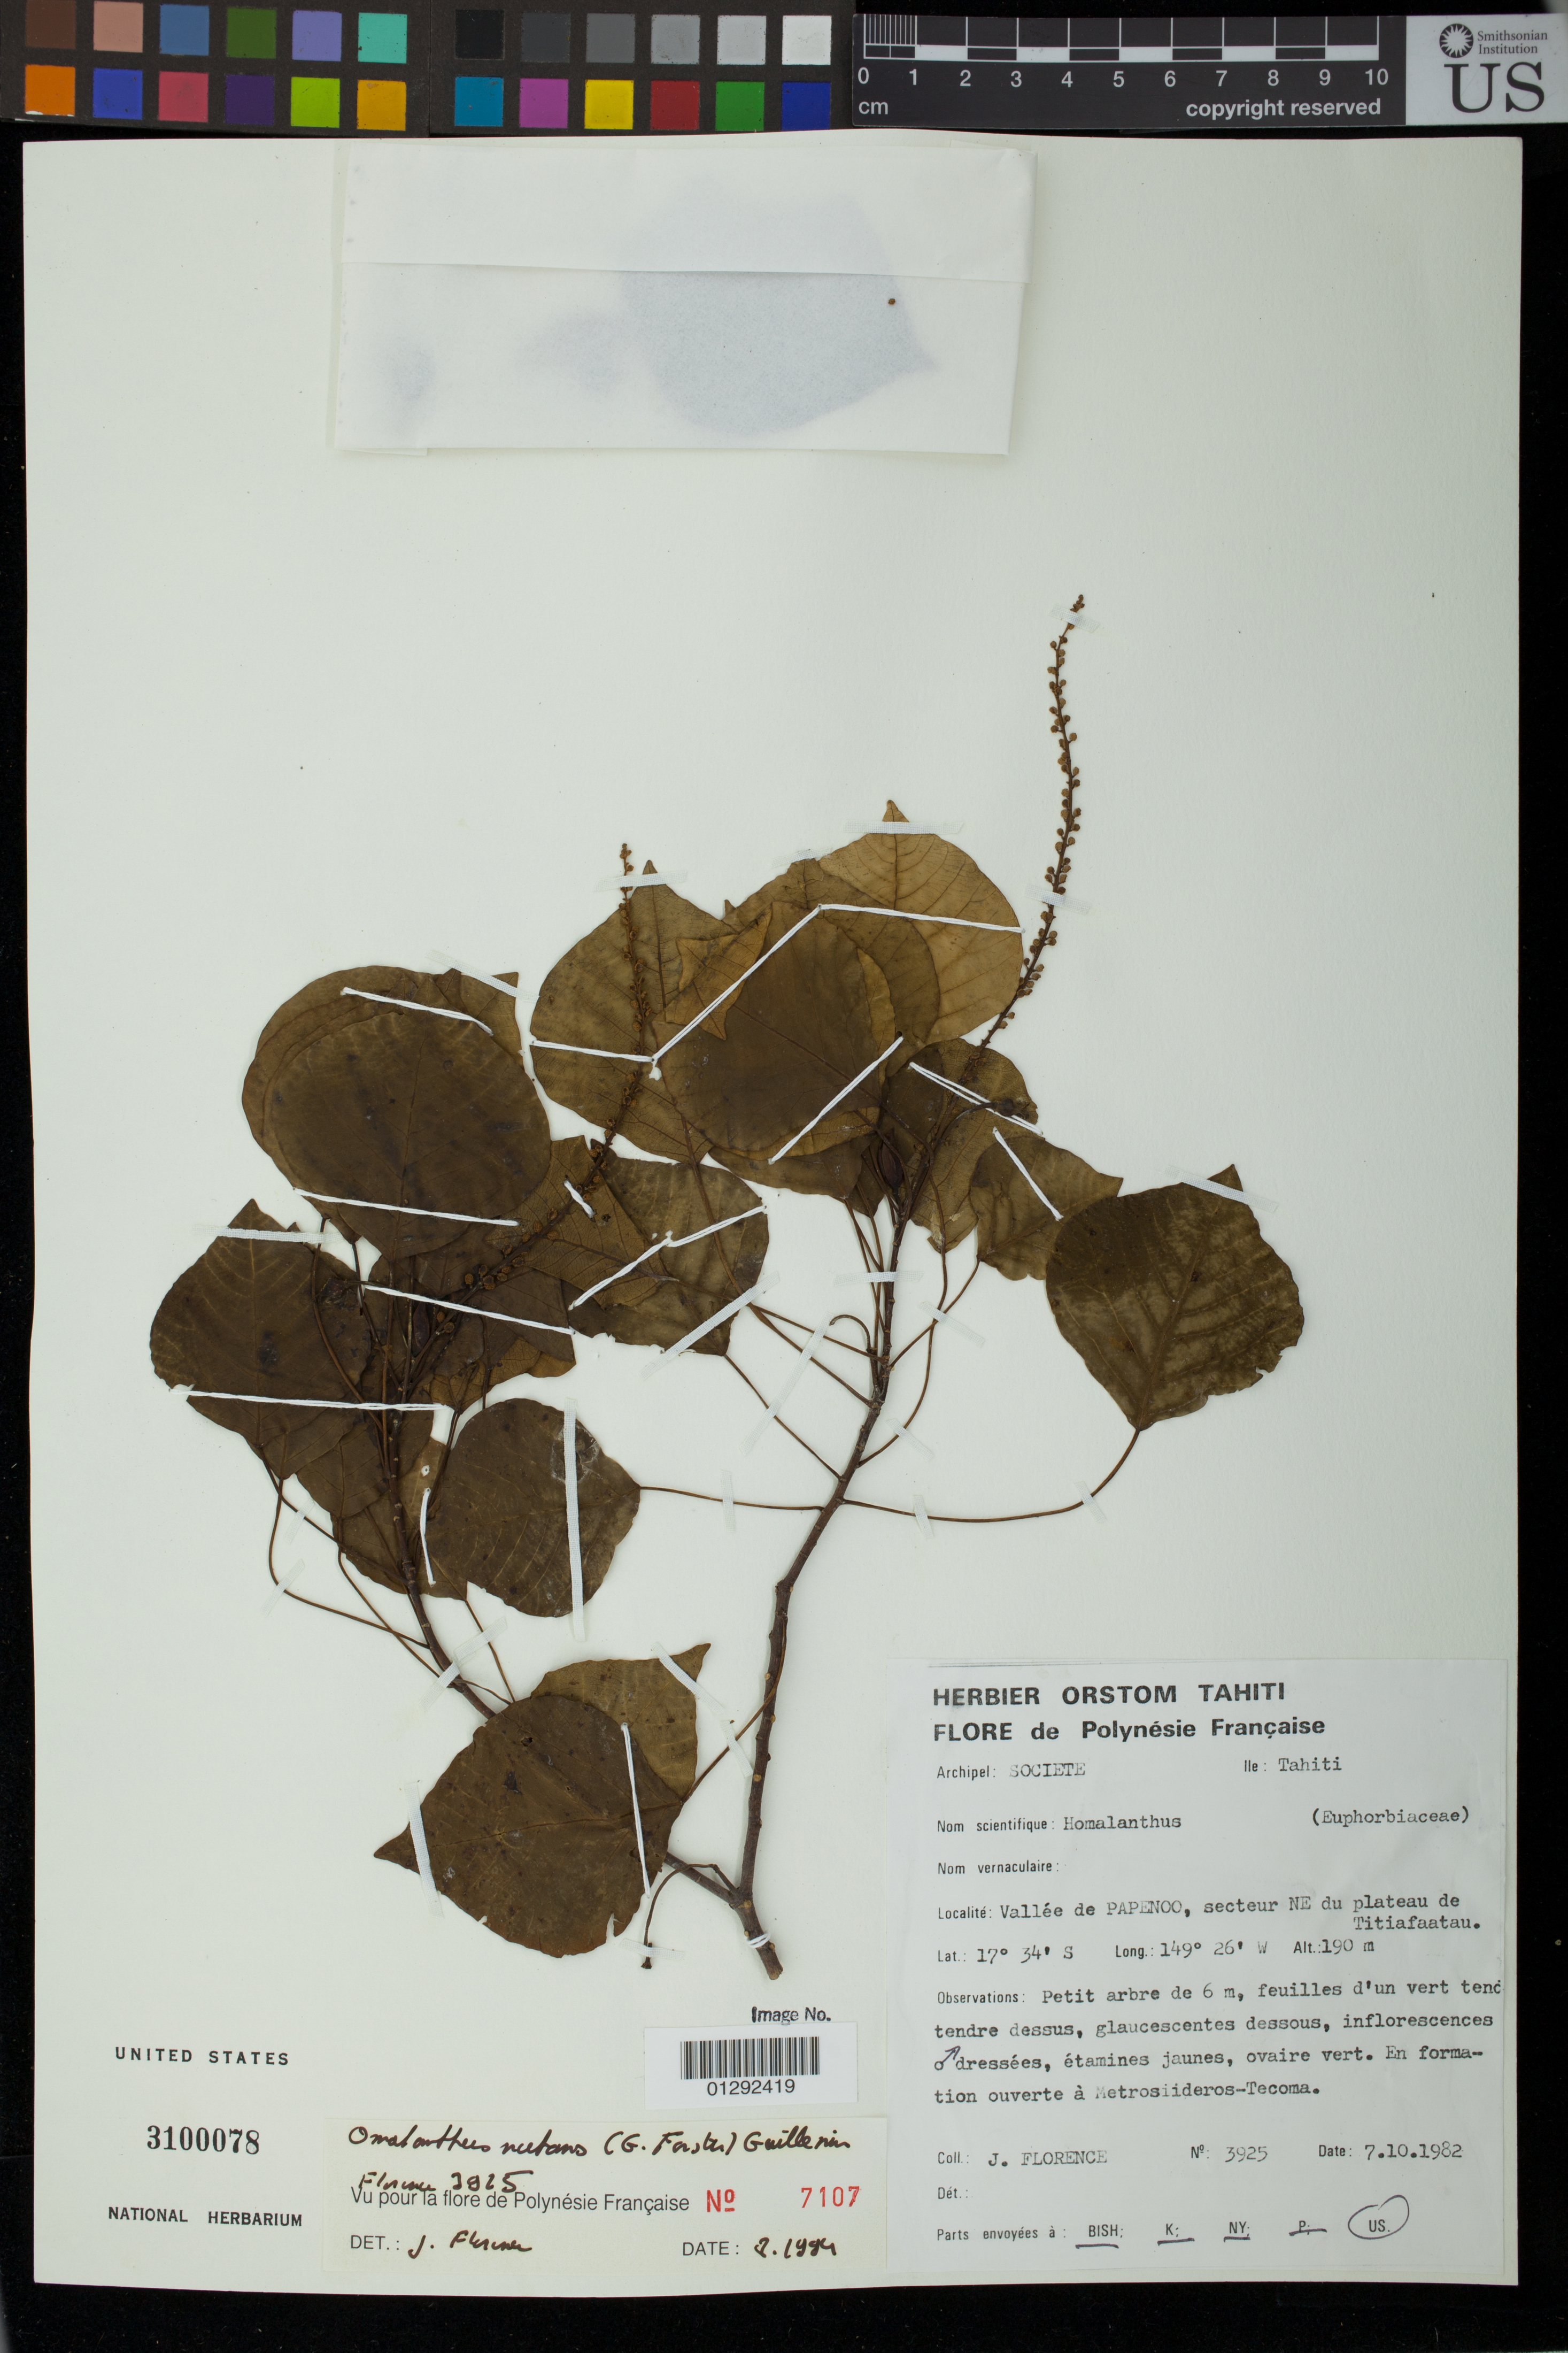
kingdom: Plantae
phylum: Tracheophyta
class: Magnoliopsida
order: Malpighiales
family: Euphorbiaceae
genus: Homalanthus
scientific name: Homalanthus nutans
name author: (G. Forst.) Guill.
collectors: J. Florence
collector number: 3925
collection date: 1982-10-07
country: French Polynesia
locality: Valee de Papenoo, secteur NE du plateau de Titiafaatau. Tahiti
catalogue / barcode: US 3100078